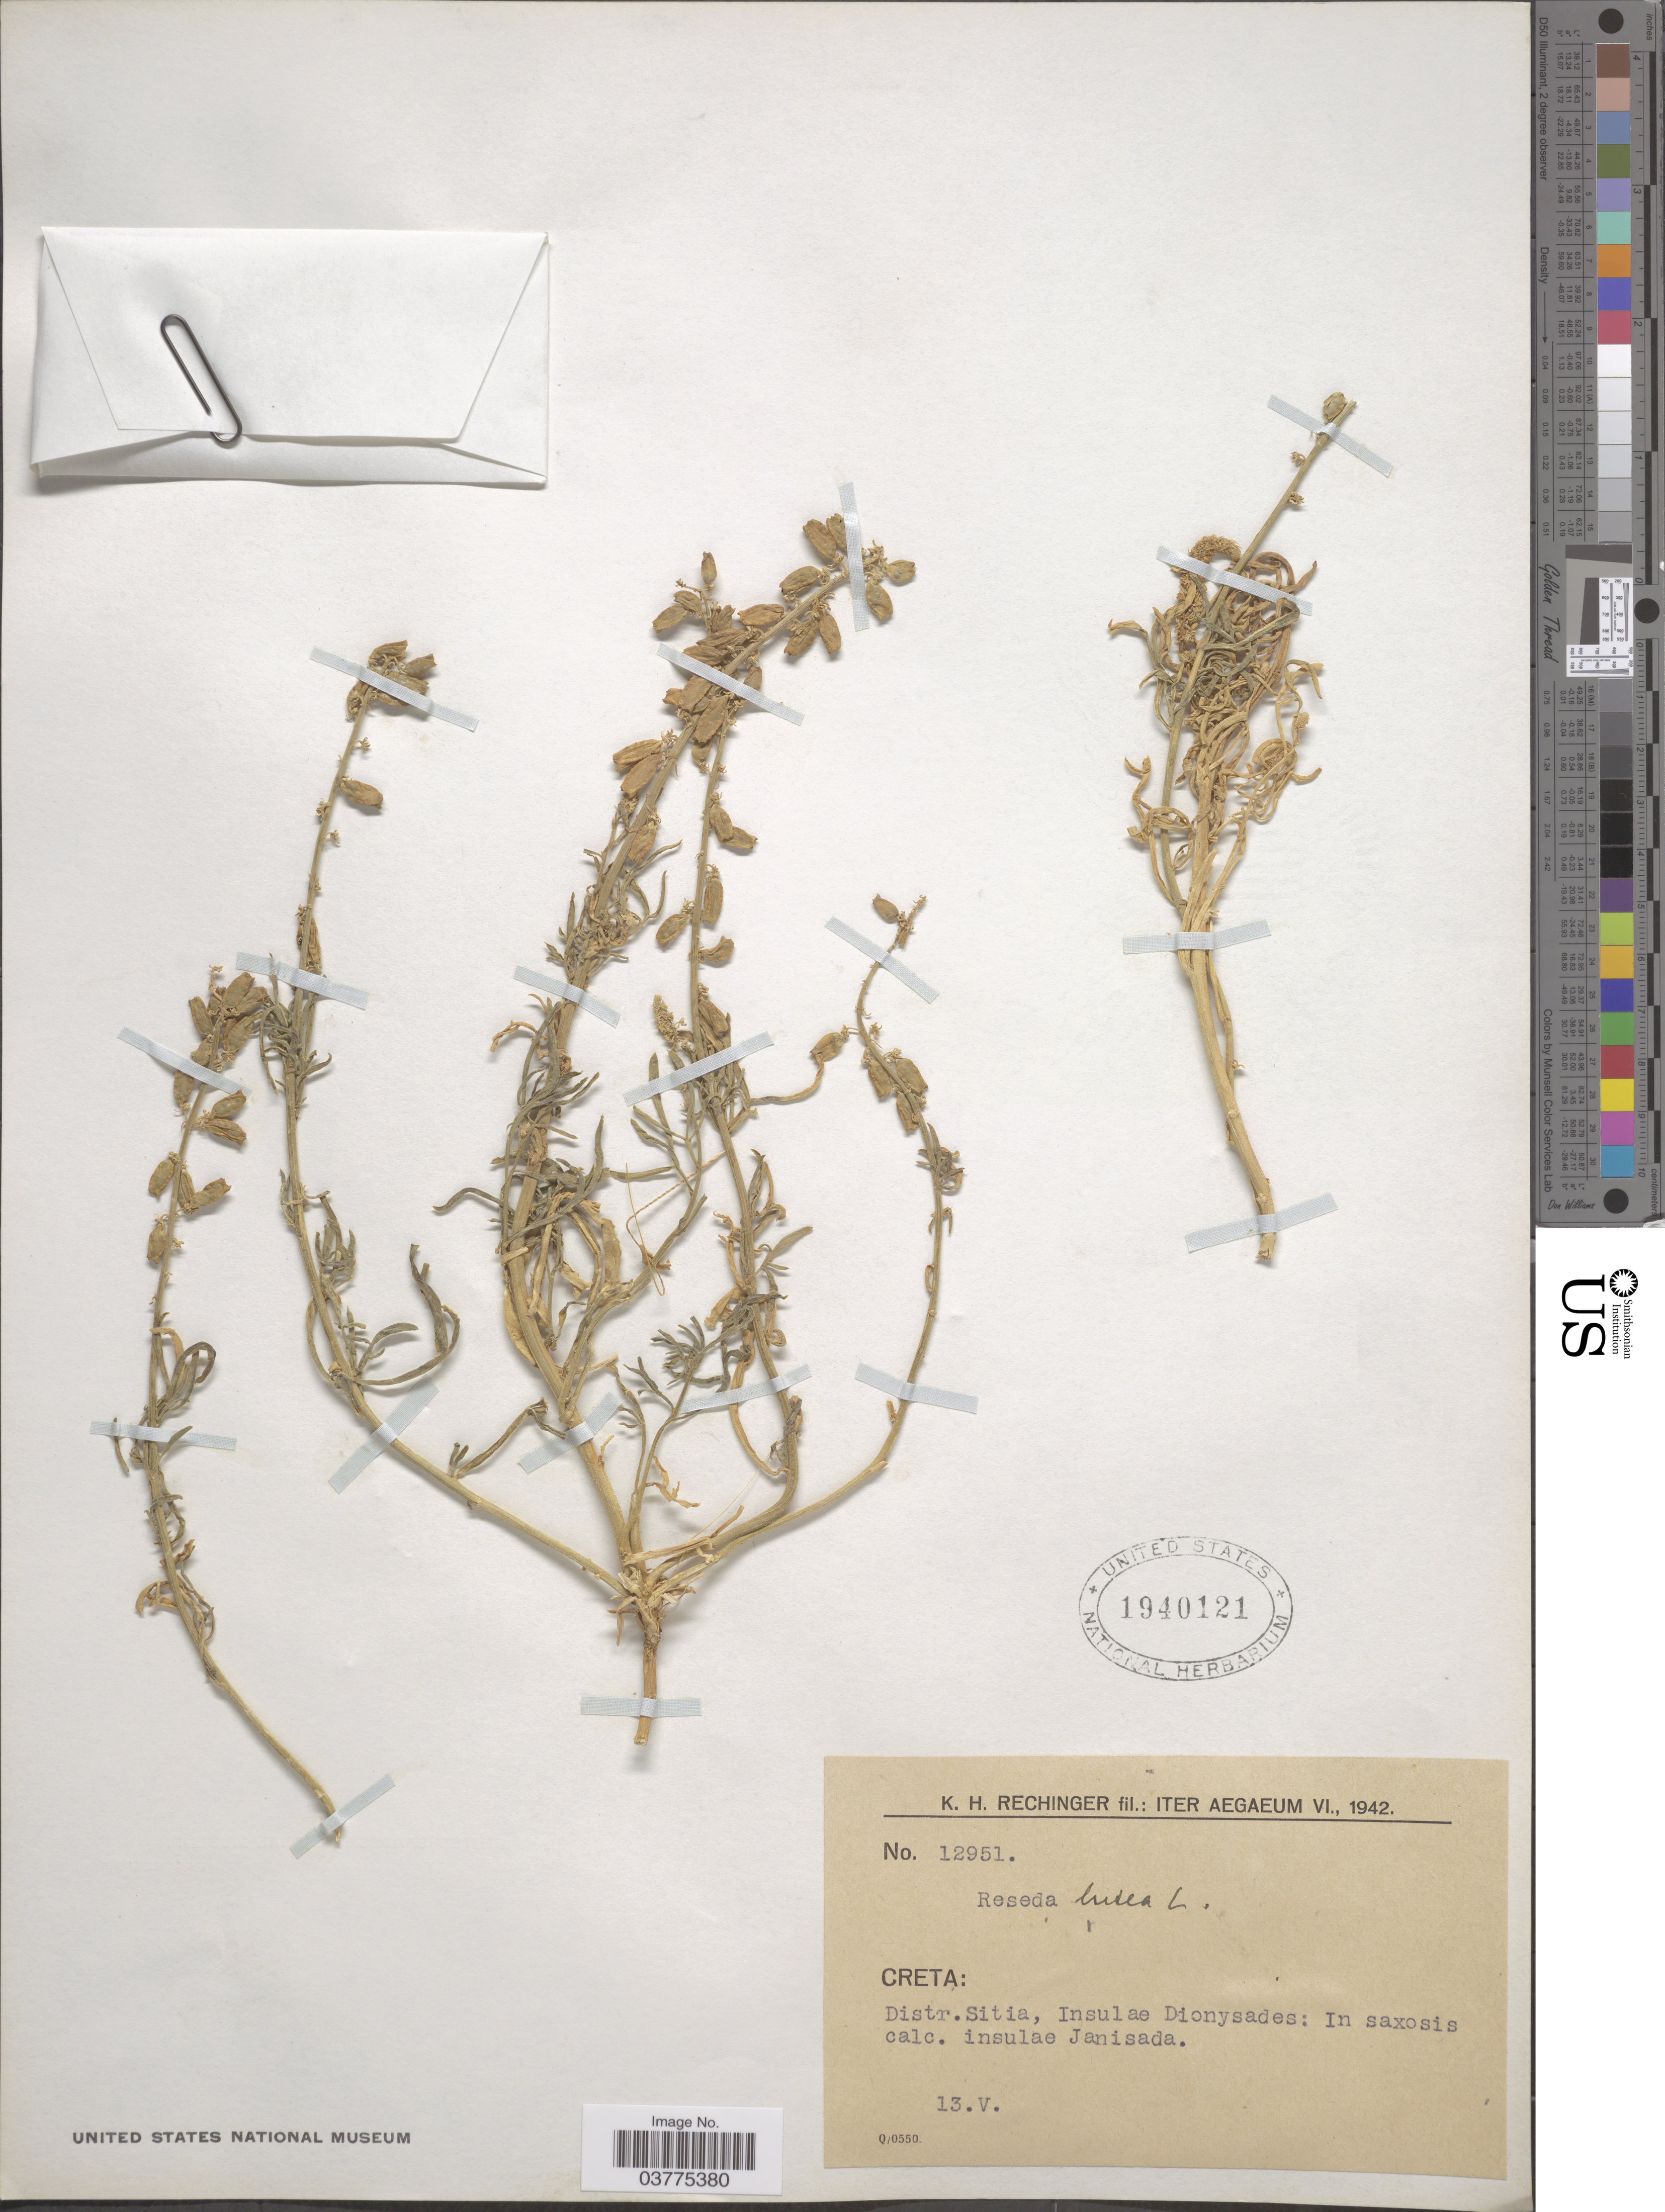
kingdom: Plantae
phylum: Tracheophyta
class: Magnoliopsida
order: Brassicales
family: Resedaceae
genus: Reseda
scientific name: Reseda lutea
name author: L.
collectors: K. H. Rechinger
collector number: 12951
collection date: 1942-05-13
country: Greece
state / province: Crete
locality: Iter Aegaeum VI. Creta: Distr. Sitia, Insulæ Dionysades: In saxosis calc. insulae Janisada.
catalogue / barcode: US 1940121